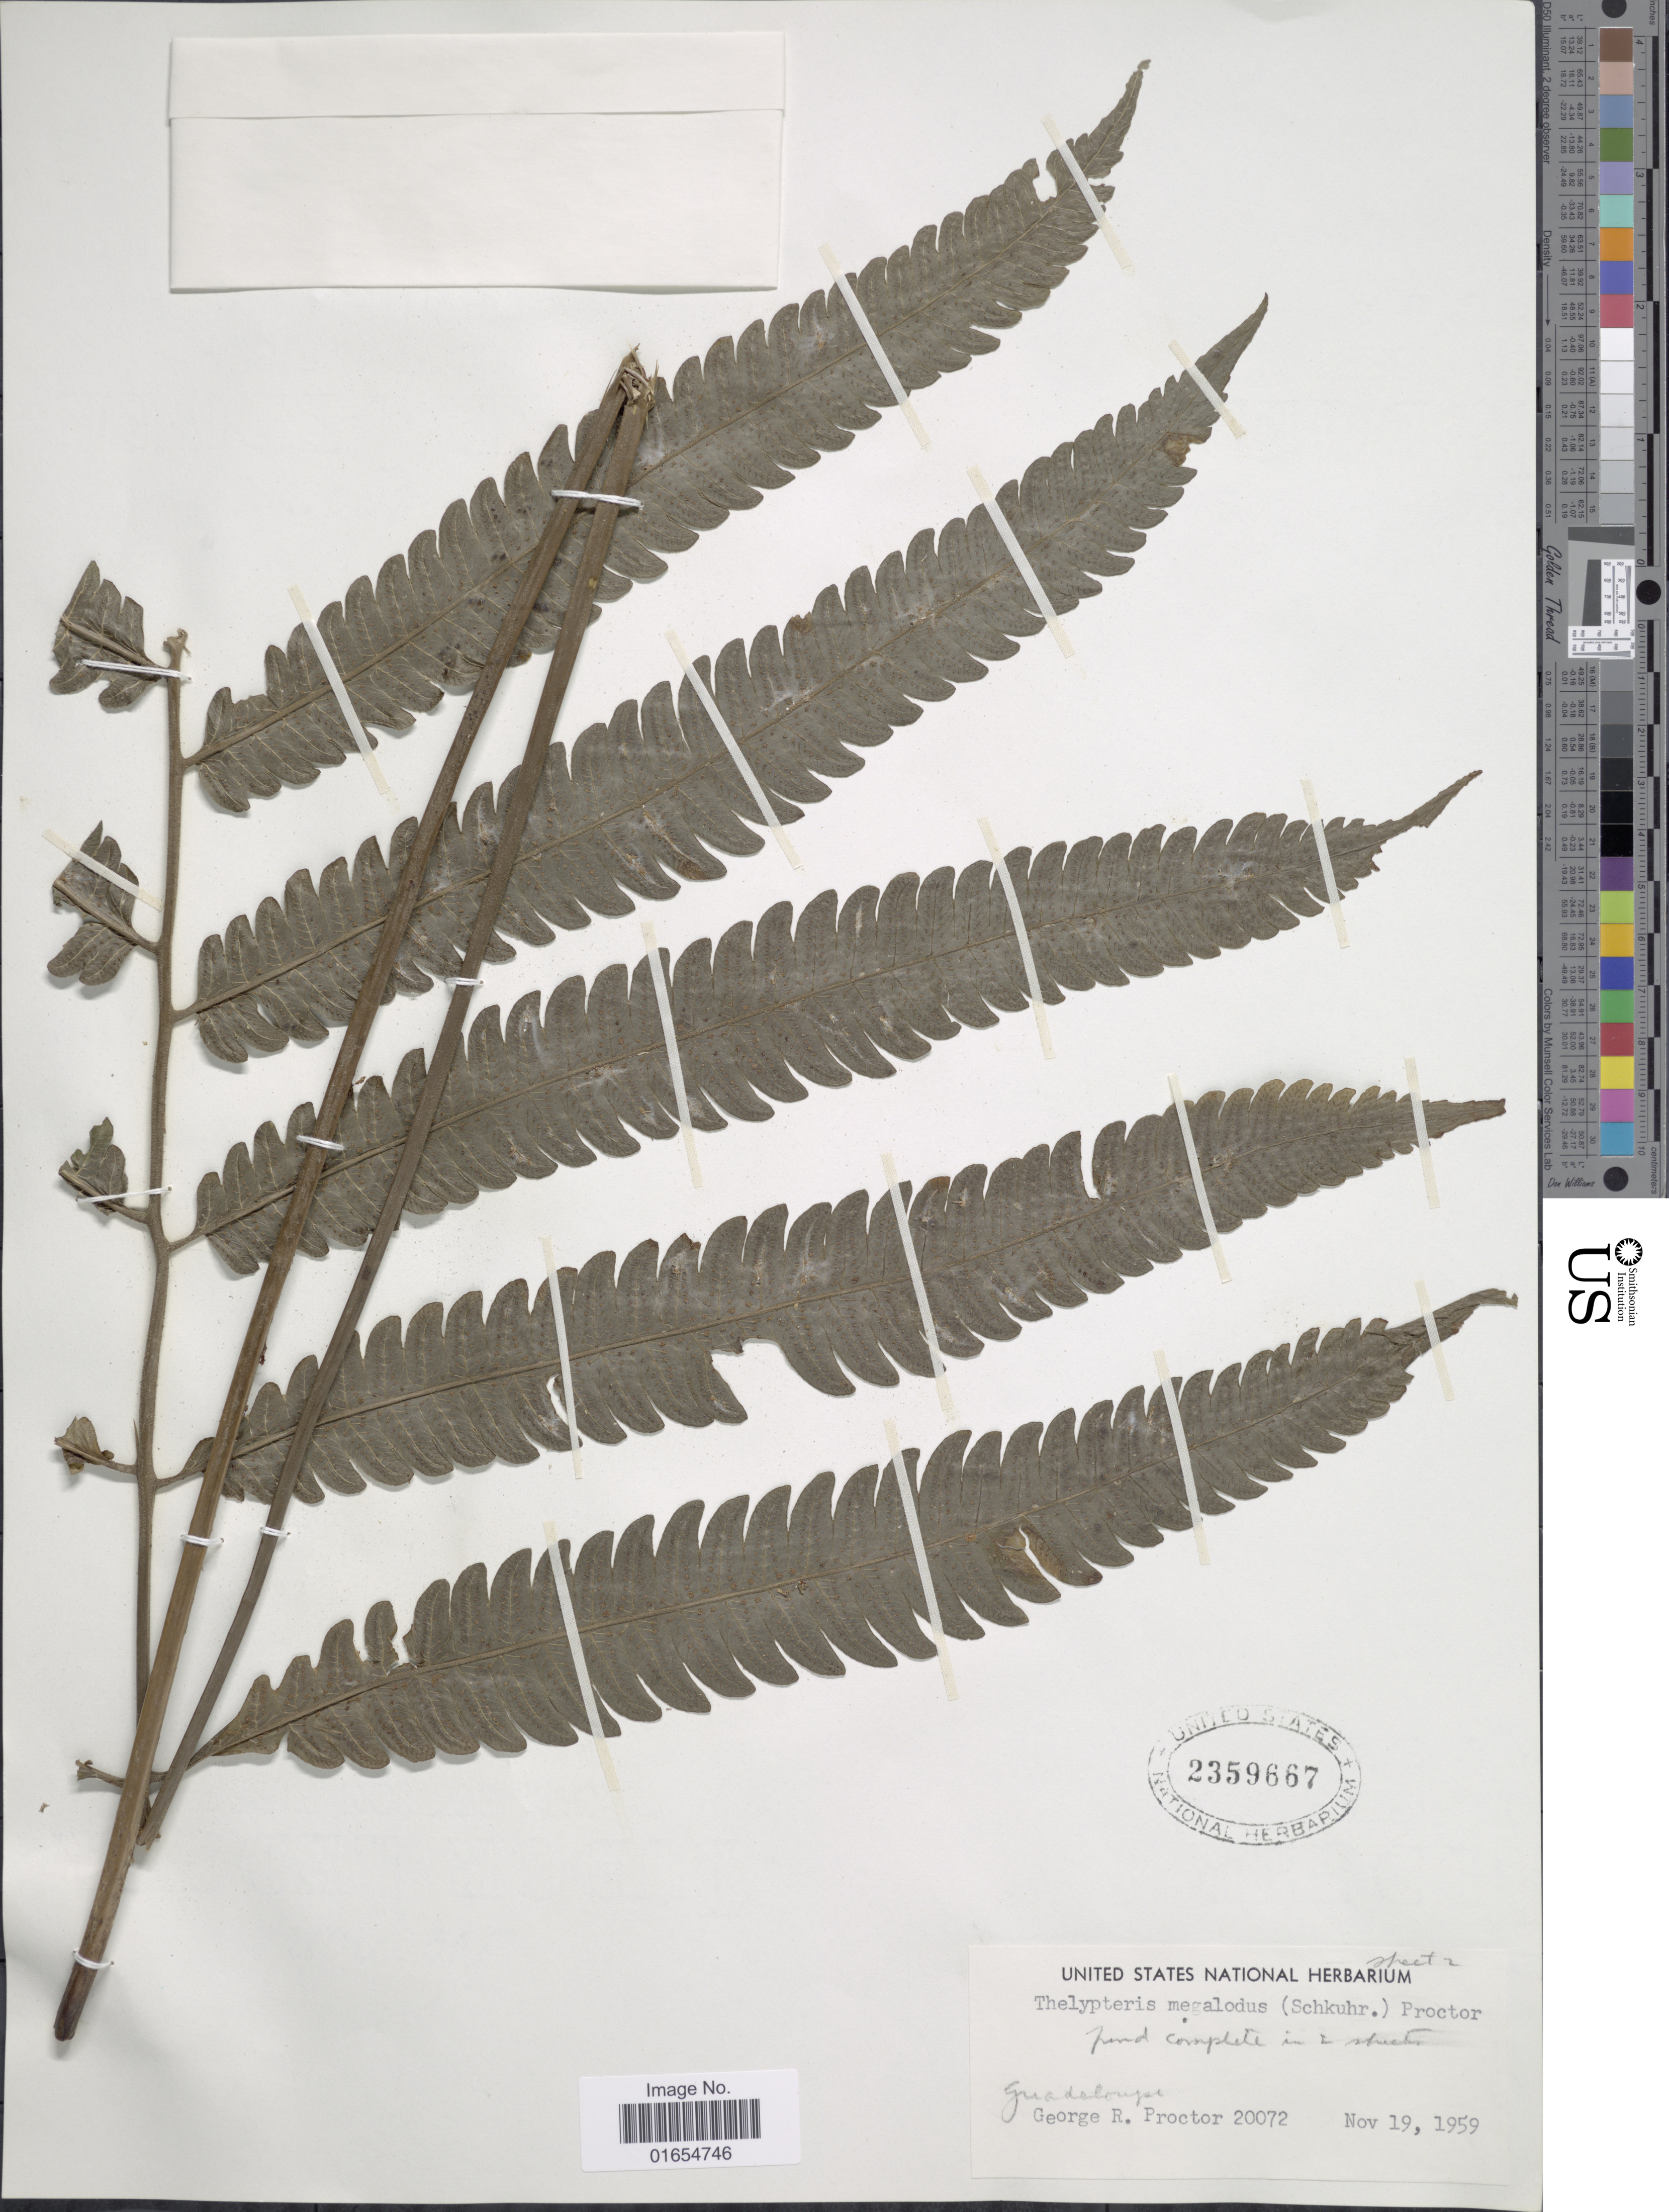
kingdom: Plantae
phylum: Tracheophyta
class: Polypodiopsida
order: Polypodiales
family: Thelypteridaceae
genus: Goniopteris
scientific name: Goniopteris pennata (Poir.) comb. nov., ined 2015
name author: (Poir.)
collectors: G. Proctor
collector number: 20072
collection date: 1959-11-19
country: Guadeloupe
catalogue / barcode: US 2359667